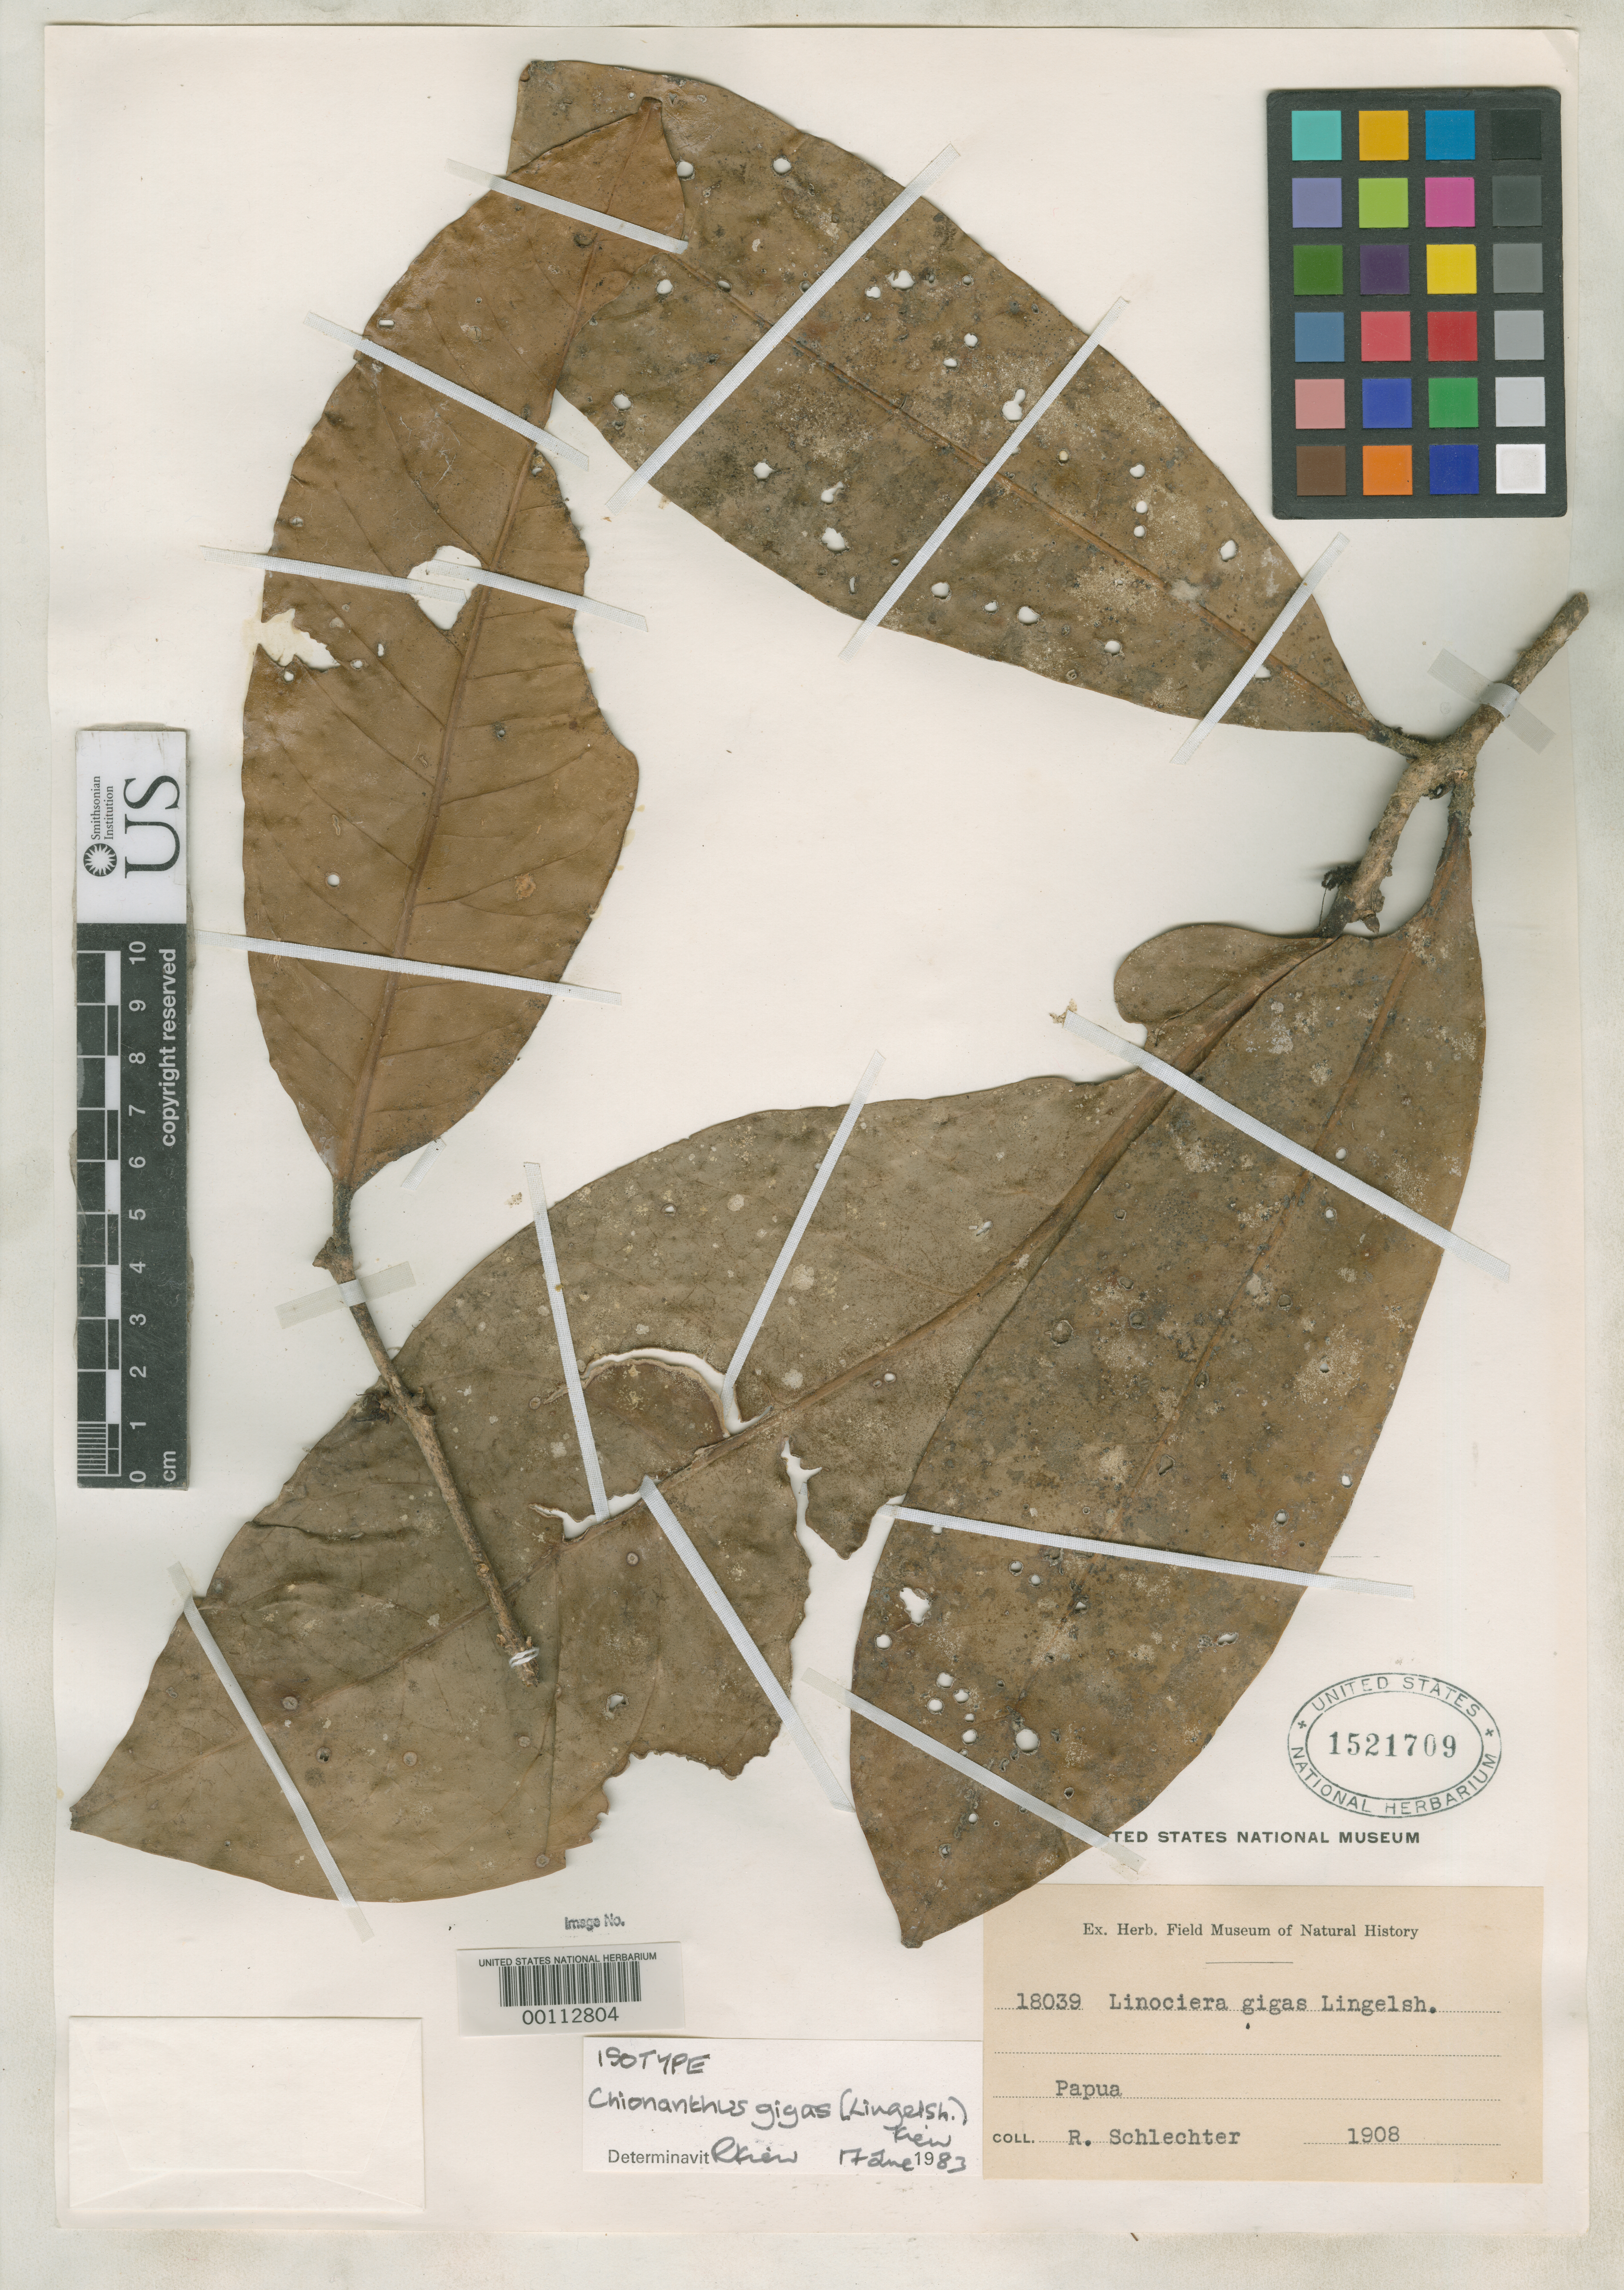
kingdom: Plantae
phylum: Tracheophyta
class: Magnoliopsida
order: Lamiales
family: Oleaceae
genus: Linociera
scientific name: Linociera gigas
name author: Lingelsh.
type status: Isotype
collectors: F. R. R. Schlechter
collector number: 18039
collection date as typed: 18 Jul 1908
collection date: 1908-07-18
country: Papua New Guinea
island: New Guinea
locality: Kaiser Wilhelmslands [=Northeast New Guinea].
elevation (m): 600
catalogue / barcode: US 1521709